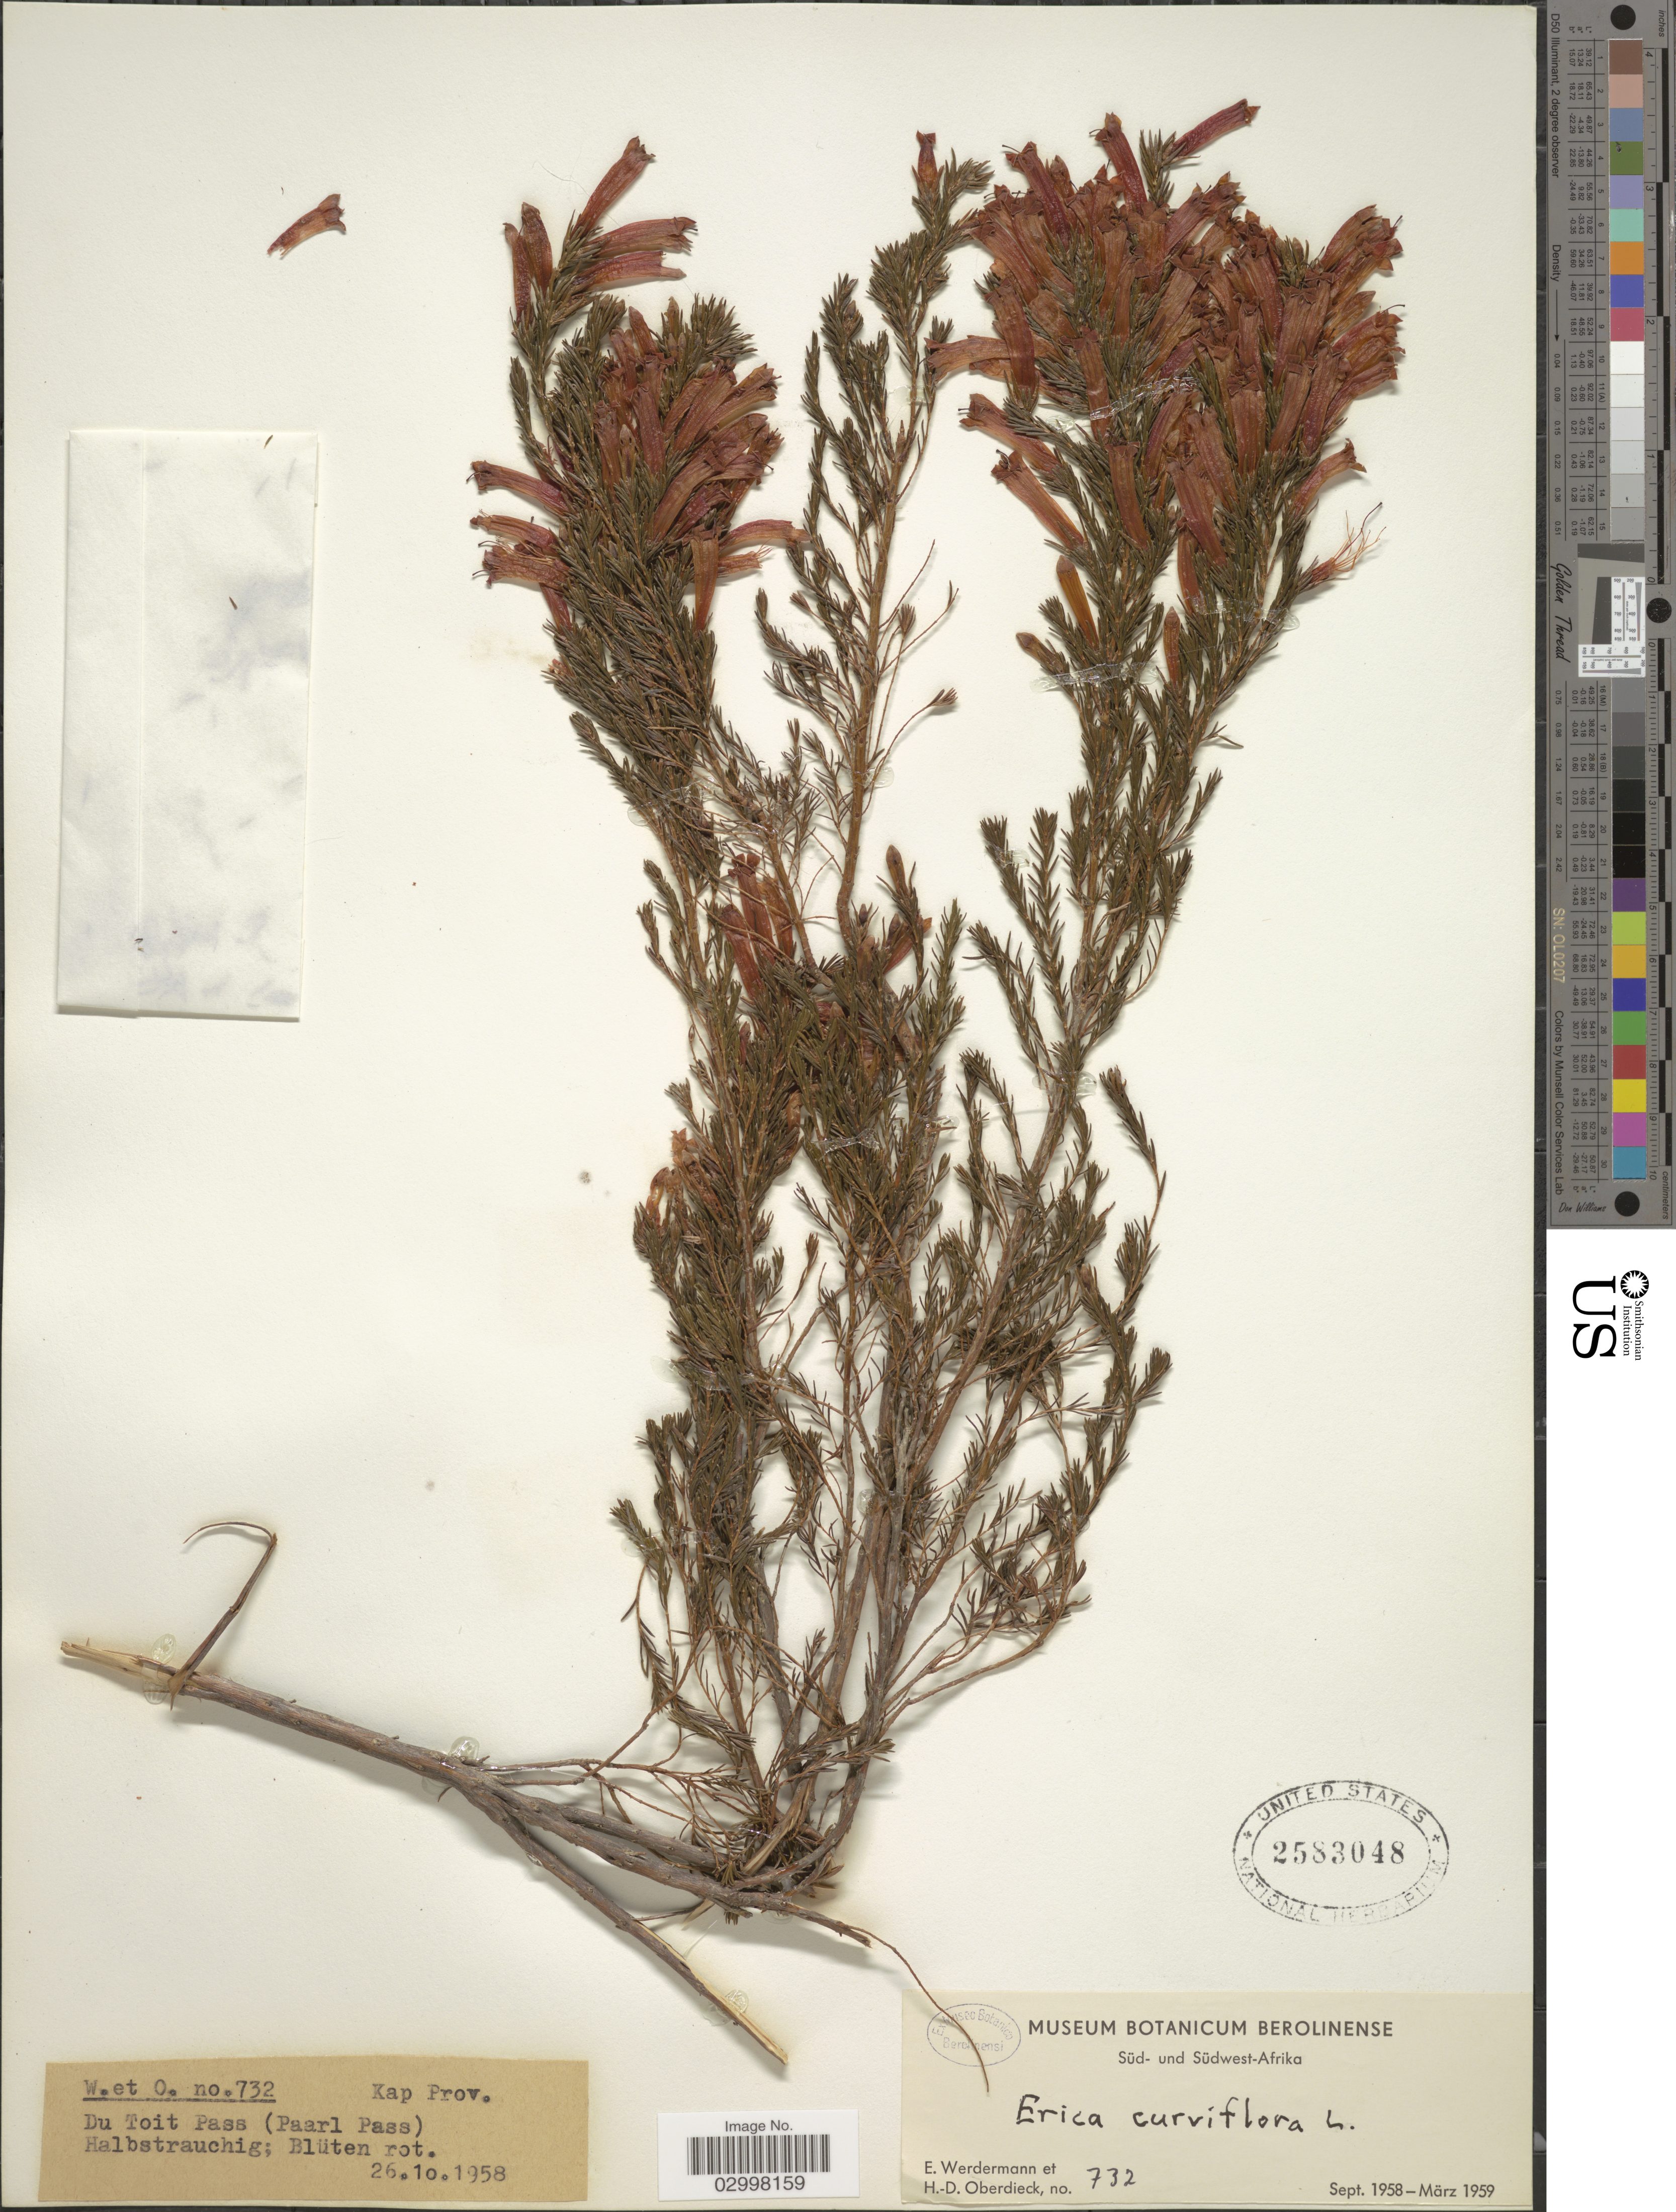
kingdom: Plantae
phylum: Tracheophyta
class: Magnoliopsida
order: Ericales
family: Ericaceae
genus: Erica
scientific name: Erica curviflora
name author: L.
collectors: E. Werdermann & H. Oberdieck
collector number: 732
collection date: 1958-10-26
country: South Africa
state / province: Western Cape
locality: Kap Prov. Du Toit Pass (Paarl Pass). Süd-Afrika.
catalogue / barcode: US 2583048